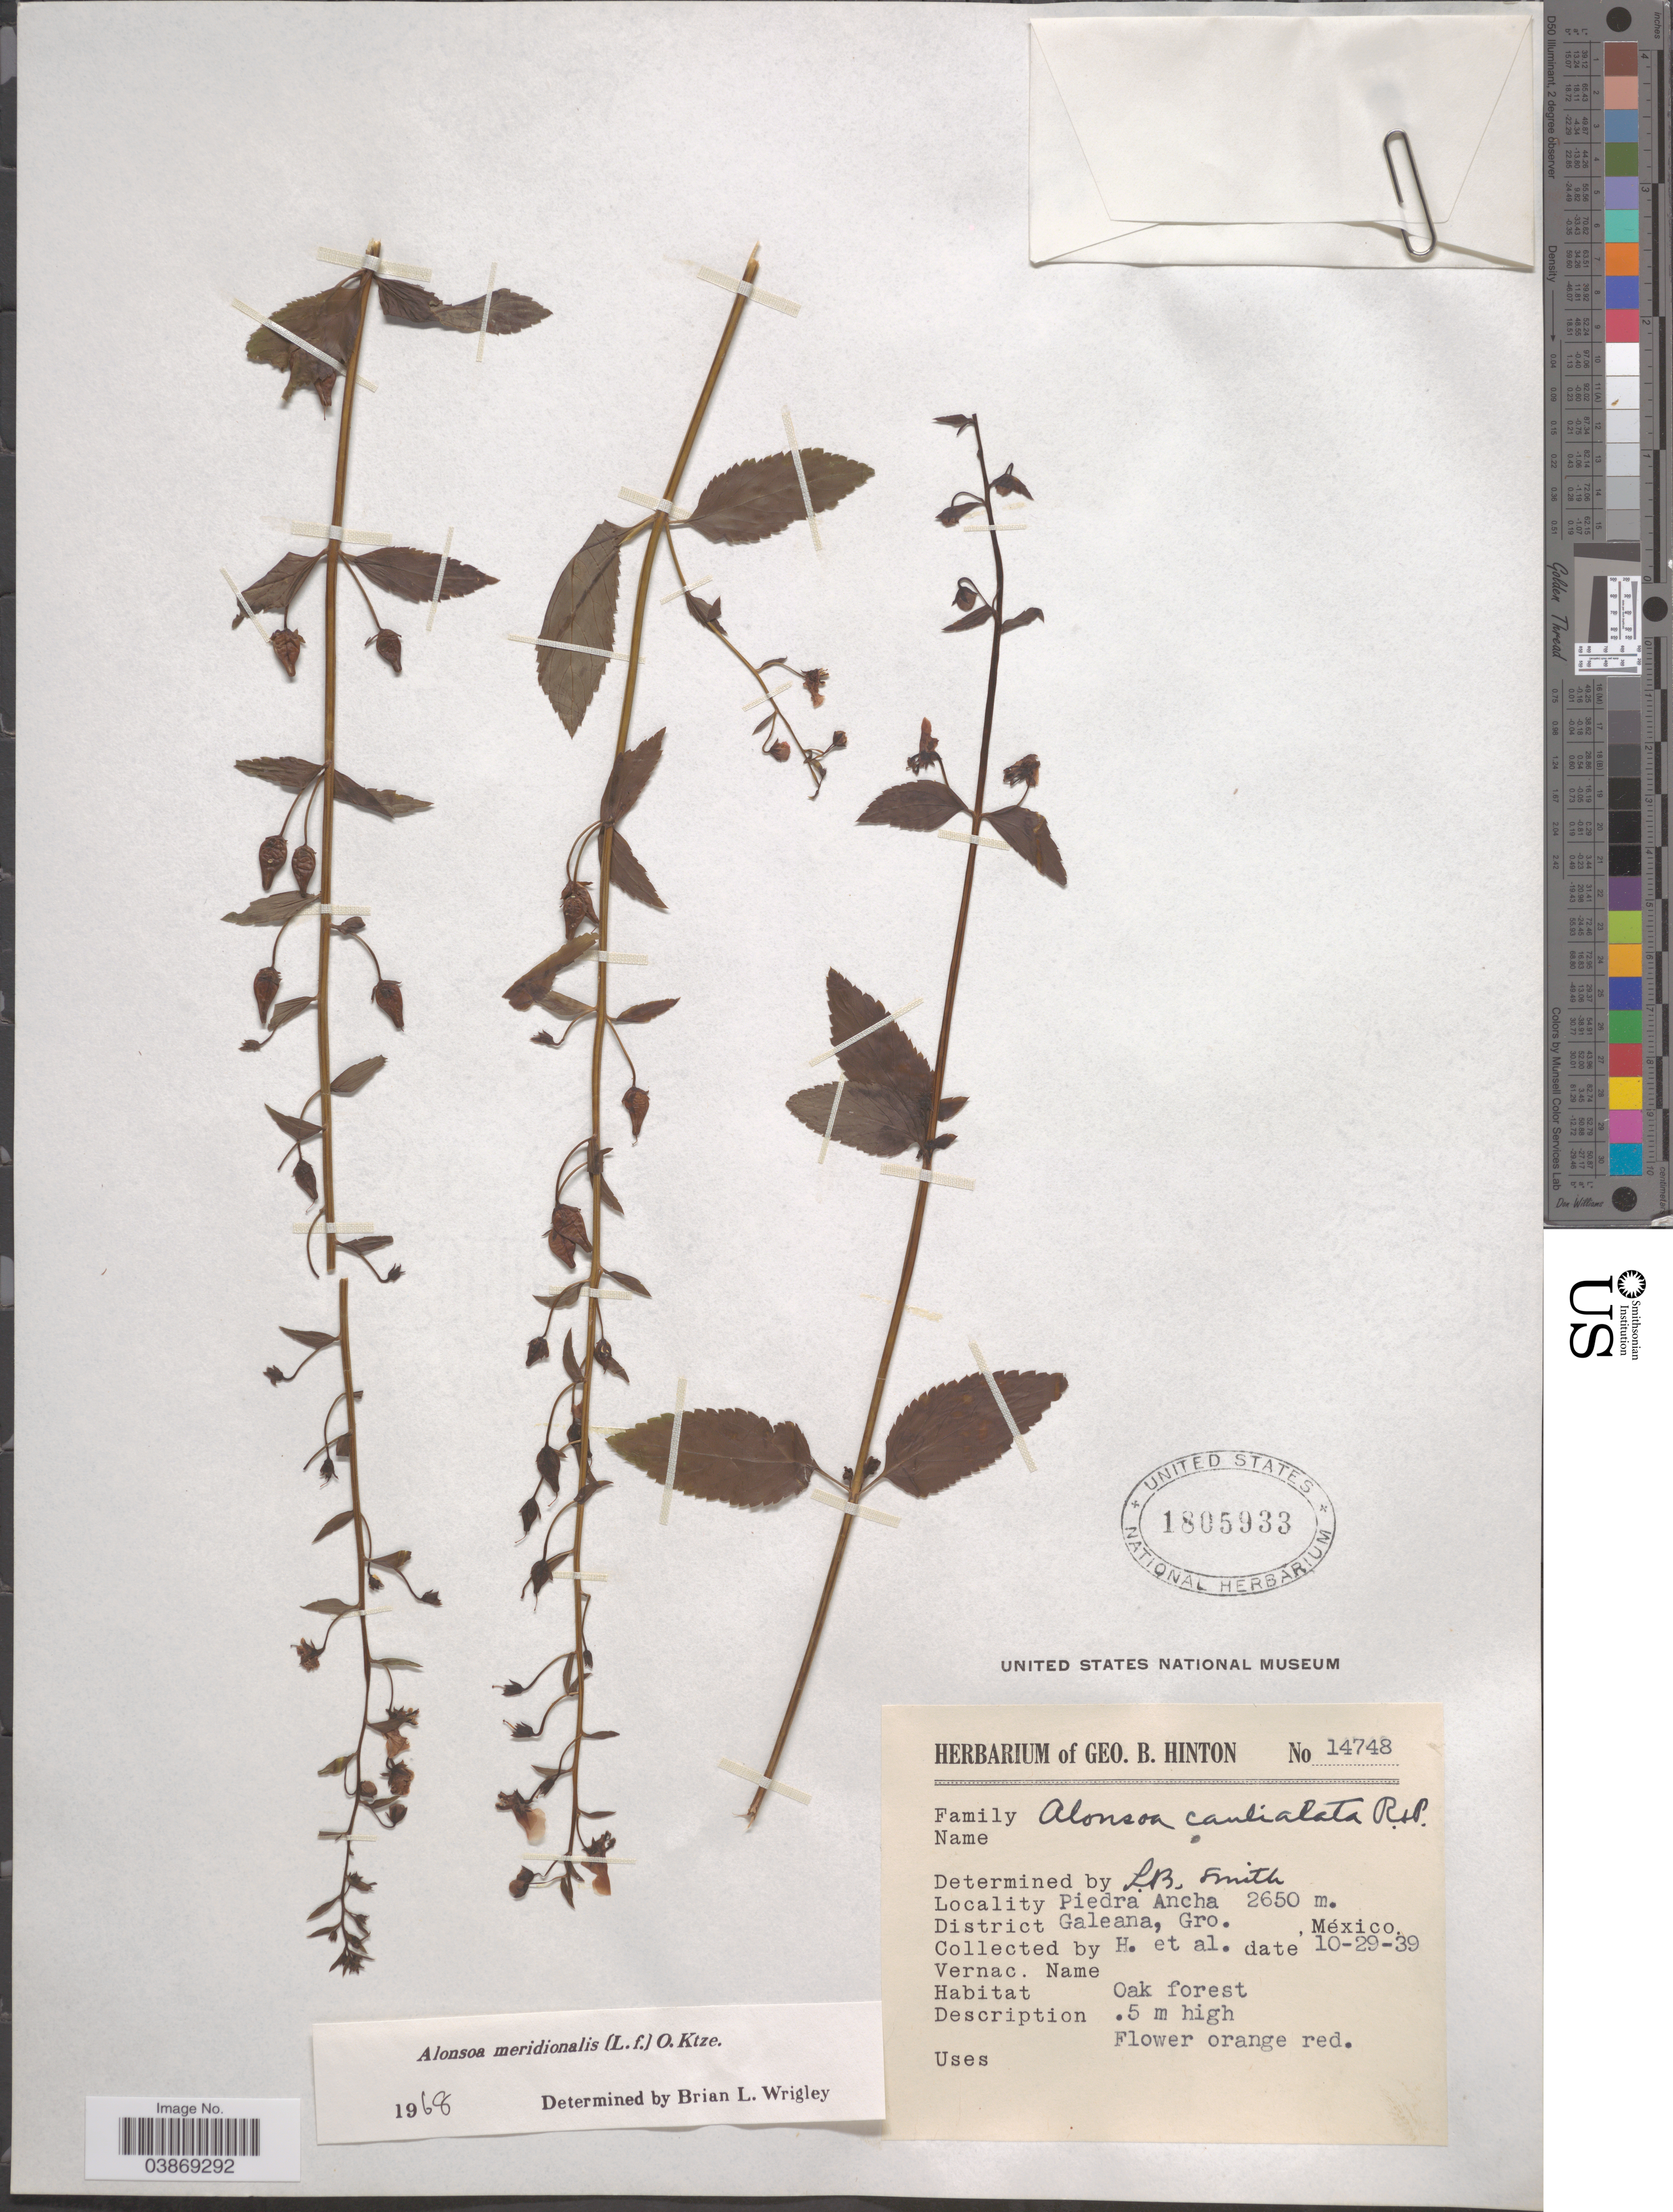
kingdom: Plantae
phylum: Tracheophyta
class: Magnoliopsida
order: Lamiales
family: Scrophulariaceae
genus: Alonsoa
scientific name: Alonsoa meridionalis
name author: (L. f.) Kuntze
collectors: G. B. Hinton & et al.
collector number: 14748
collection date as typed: Transcribed d/m/y: 29/10/39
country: Mexico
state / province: Guerrero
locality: Piedra Ancha. District Galeana.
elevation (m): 2650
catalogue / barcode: US 1805933